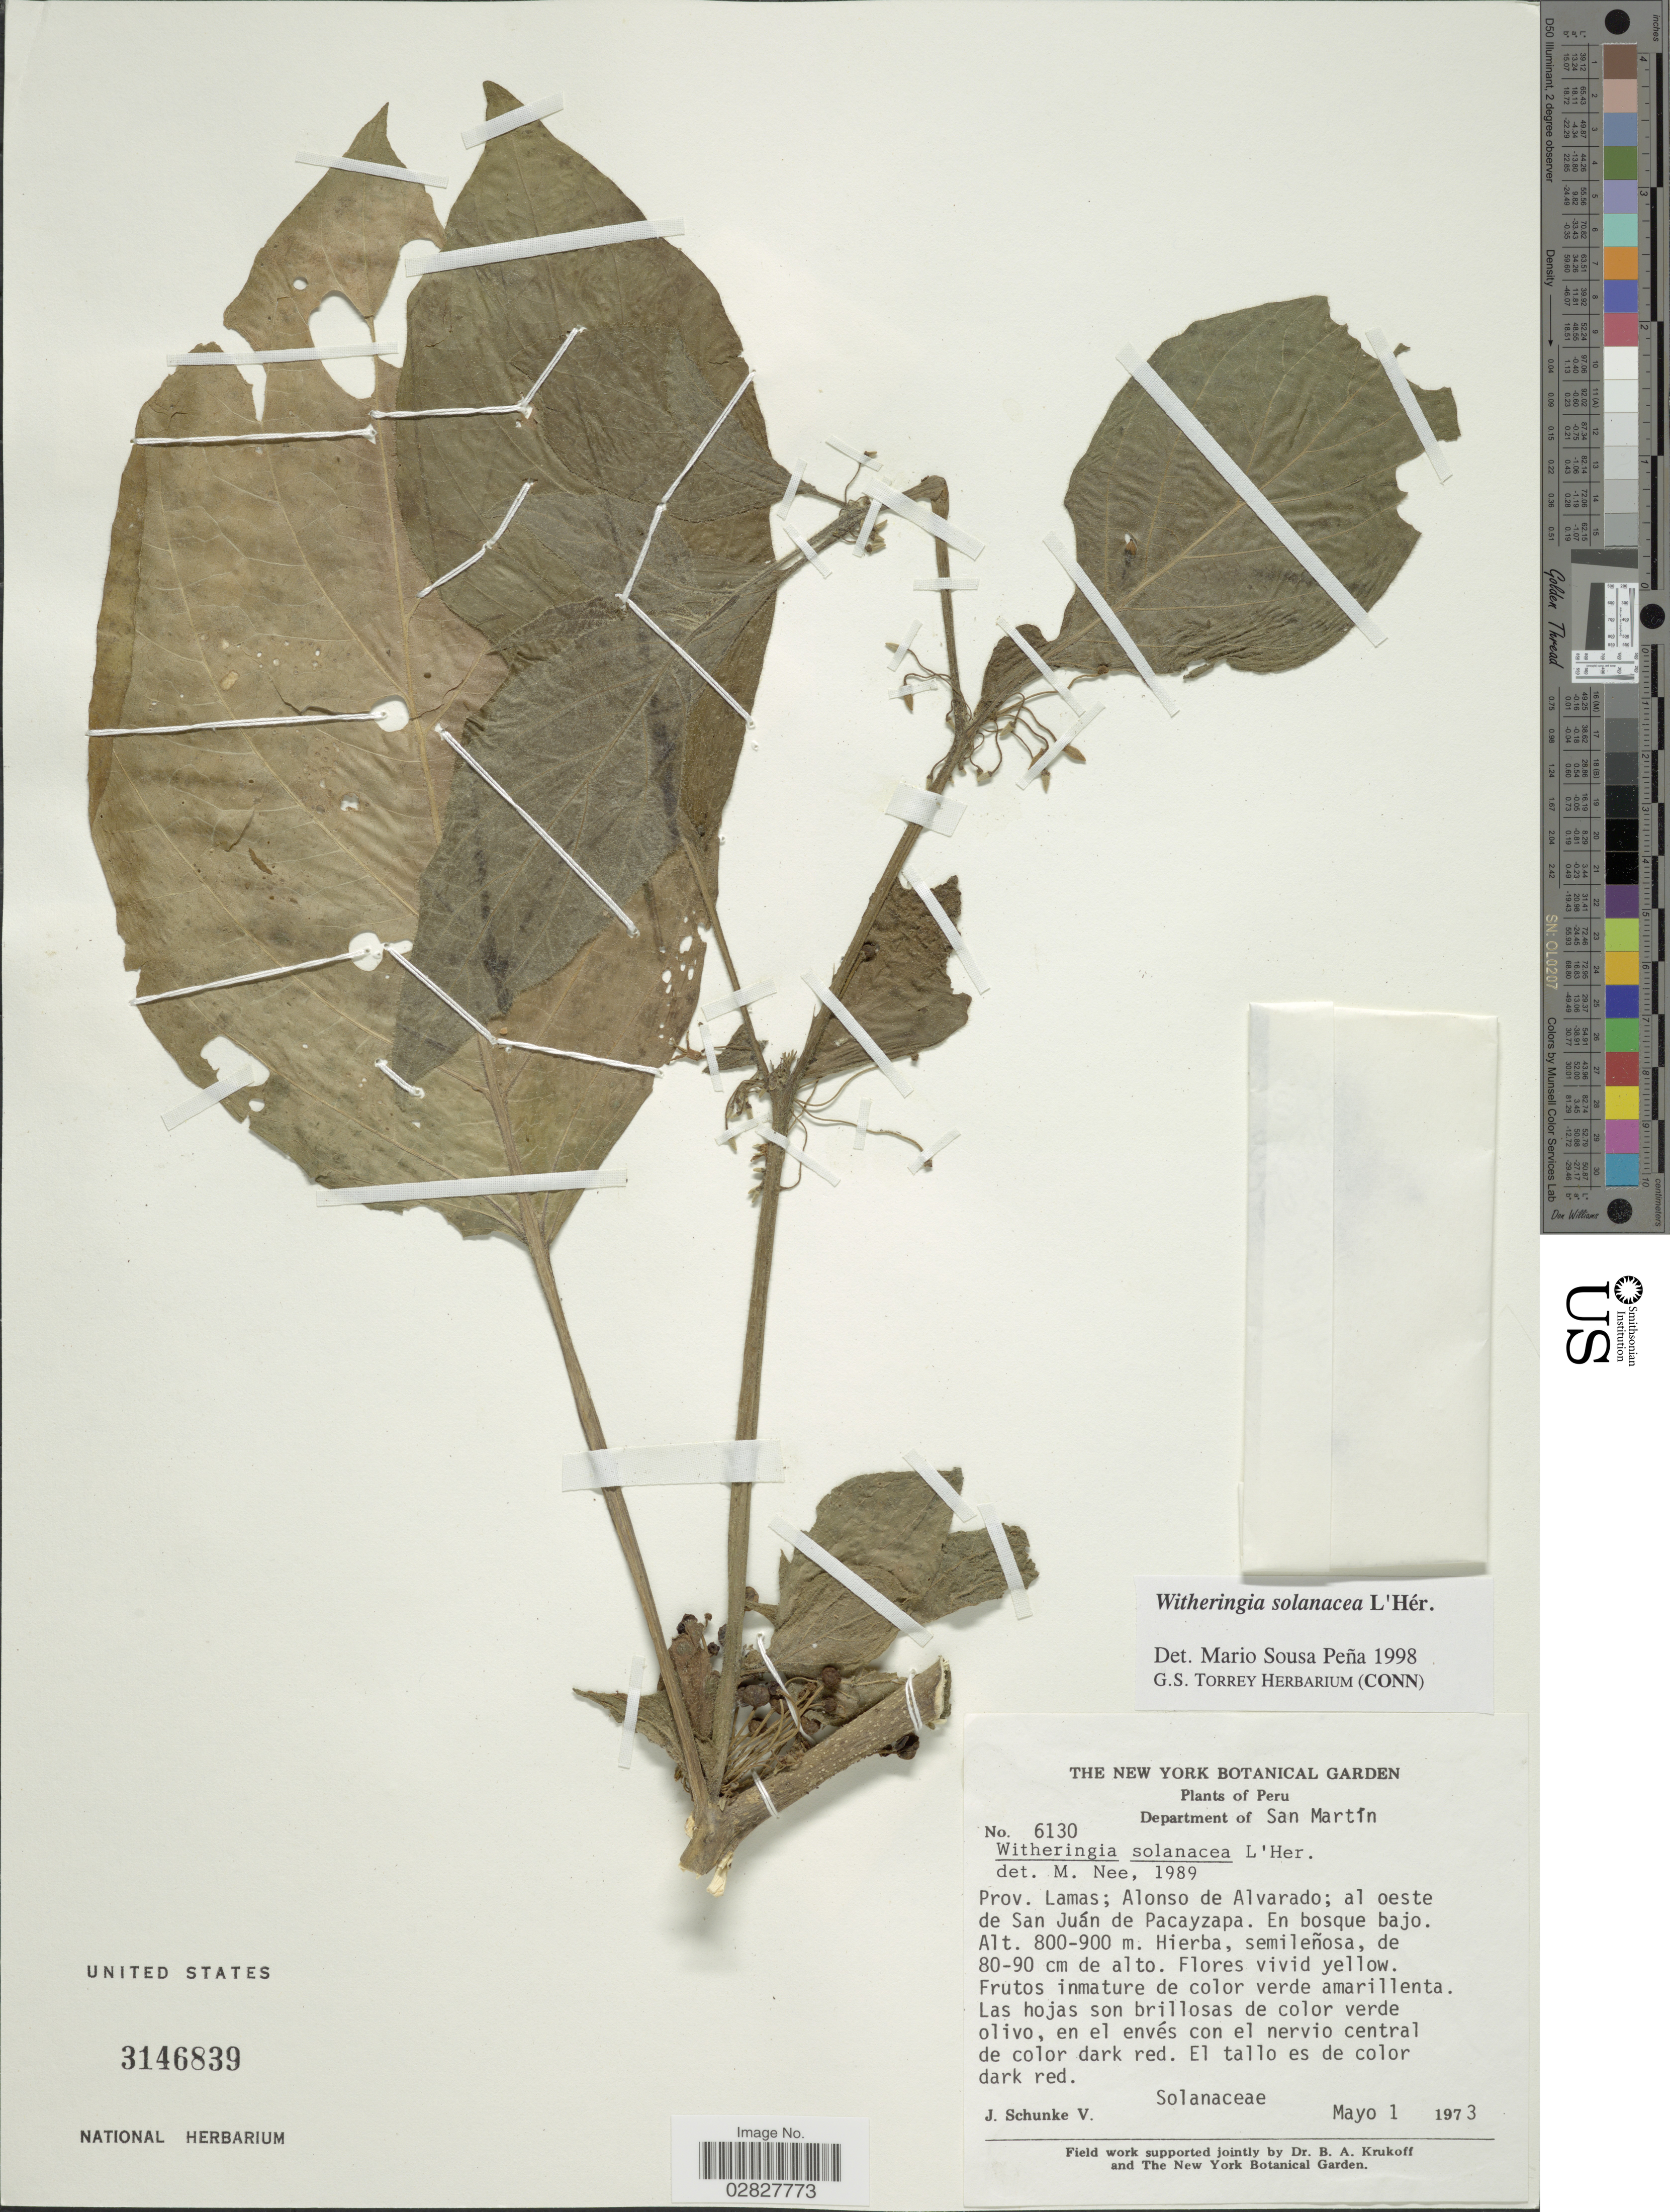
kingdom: Plantae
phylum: Tracheophyta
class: Magnoliopsida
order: Solanales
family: Solanaceae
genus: Witheringia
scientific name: Witheringia solanacea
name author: L'Hér.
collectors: J. Schunke Vigo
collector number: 6130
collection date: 1973-05-01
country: Peru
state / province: San Martín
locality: Department of San Martín. Prov. Lamas; Alonso de Alvarado; al oeste de San Juán de Pacayzapa.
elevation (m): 800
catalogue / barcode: US 3146839